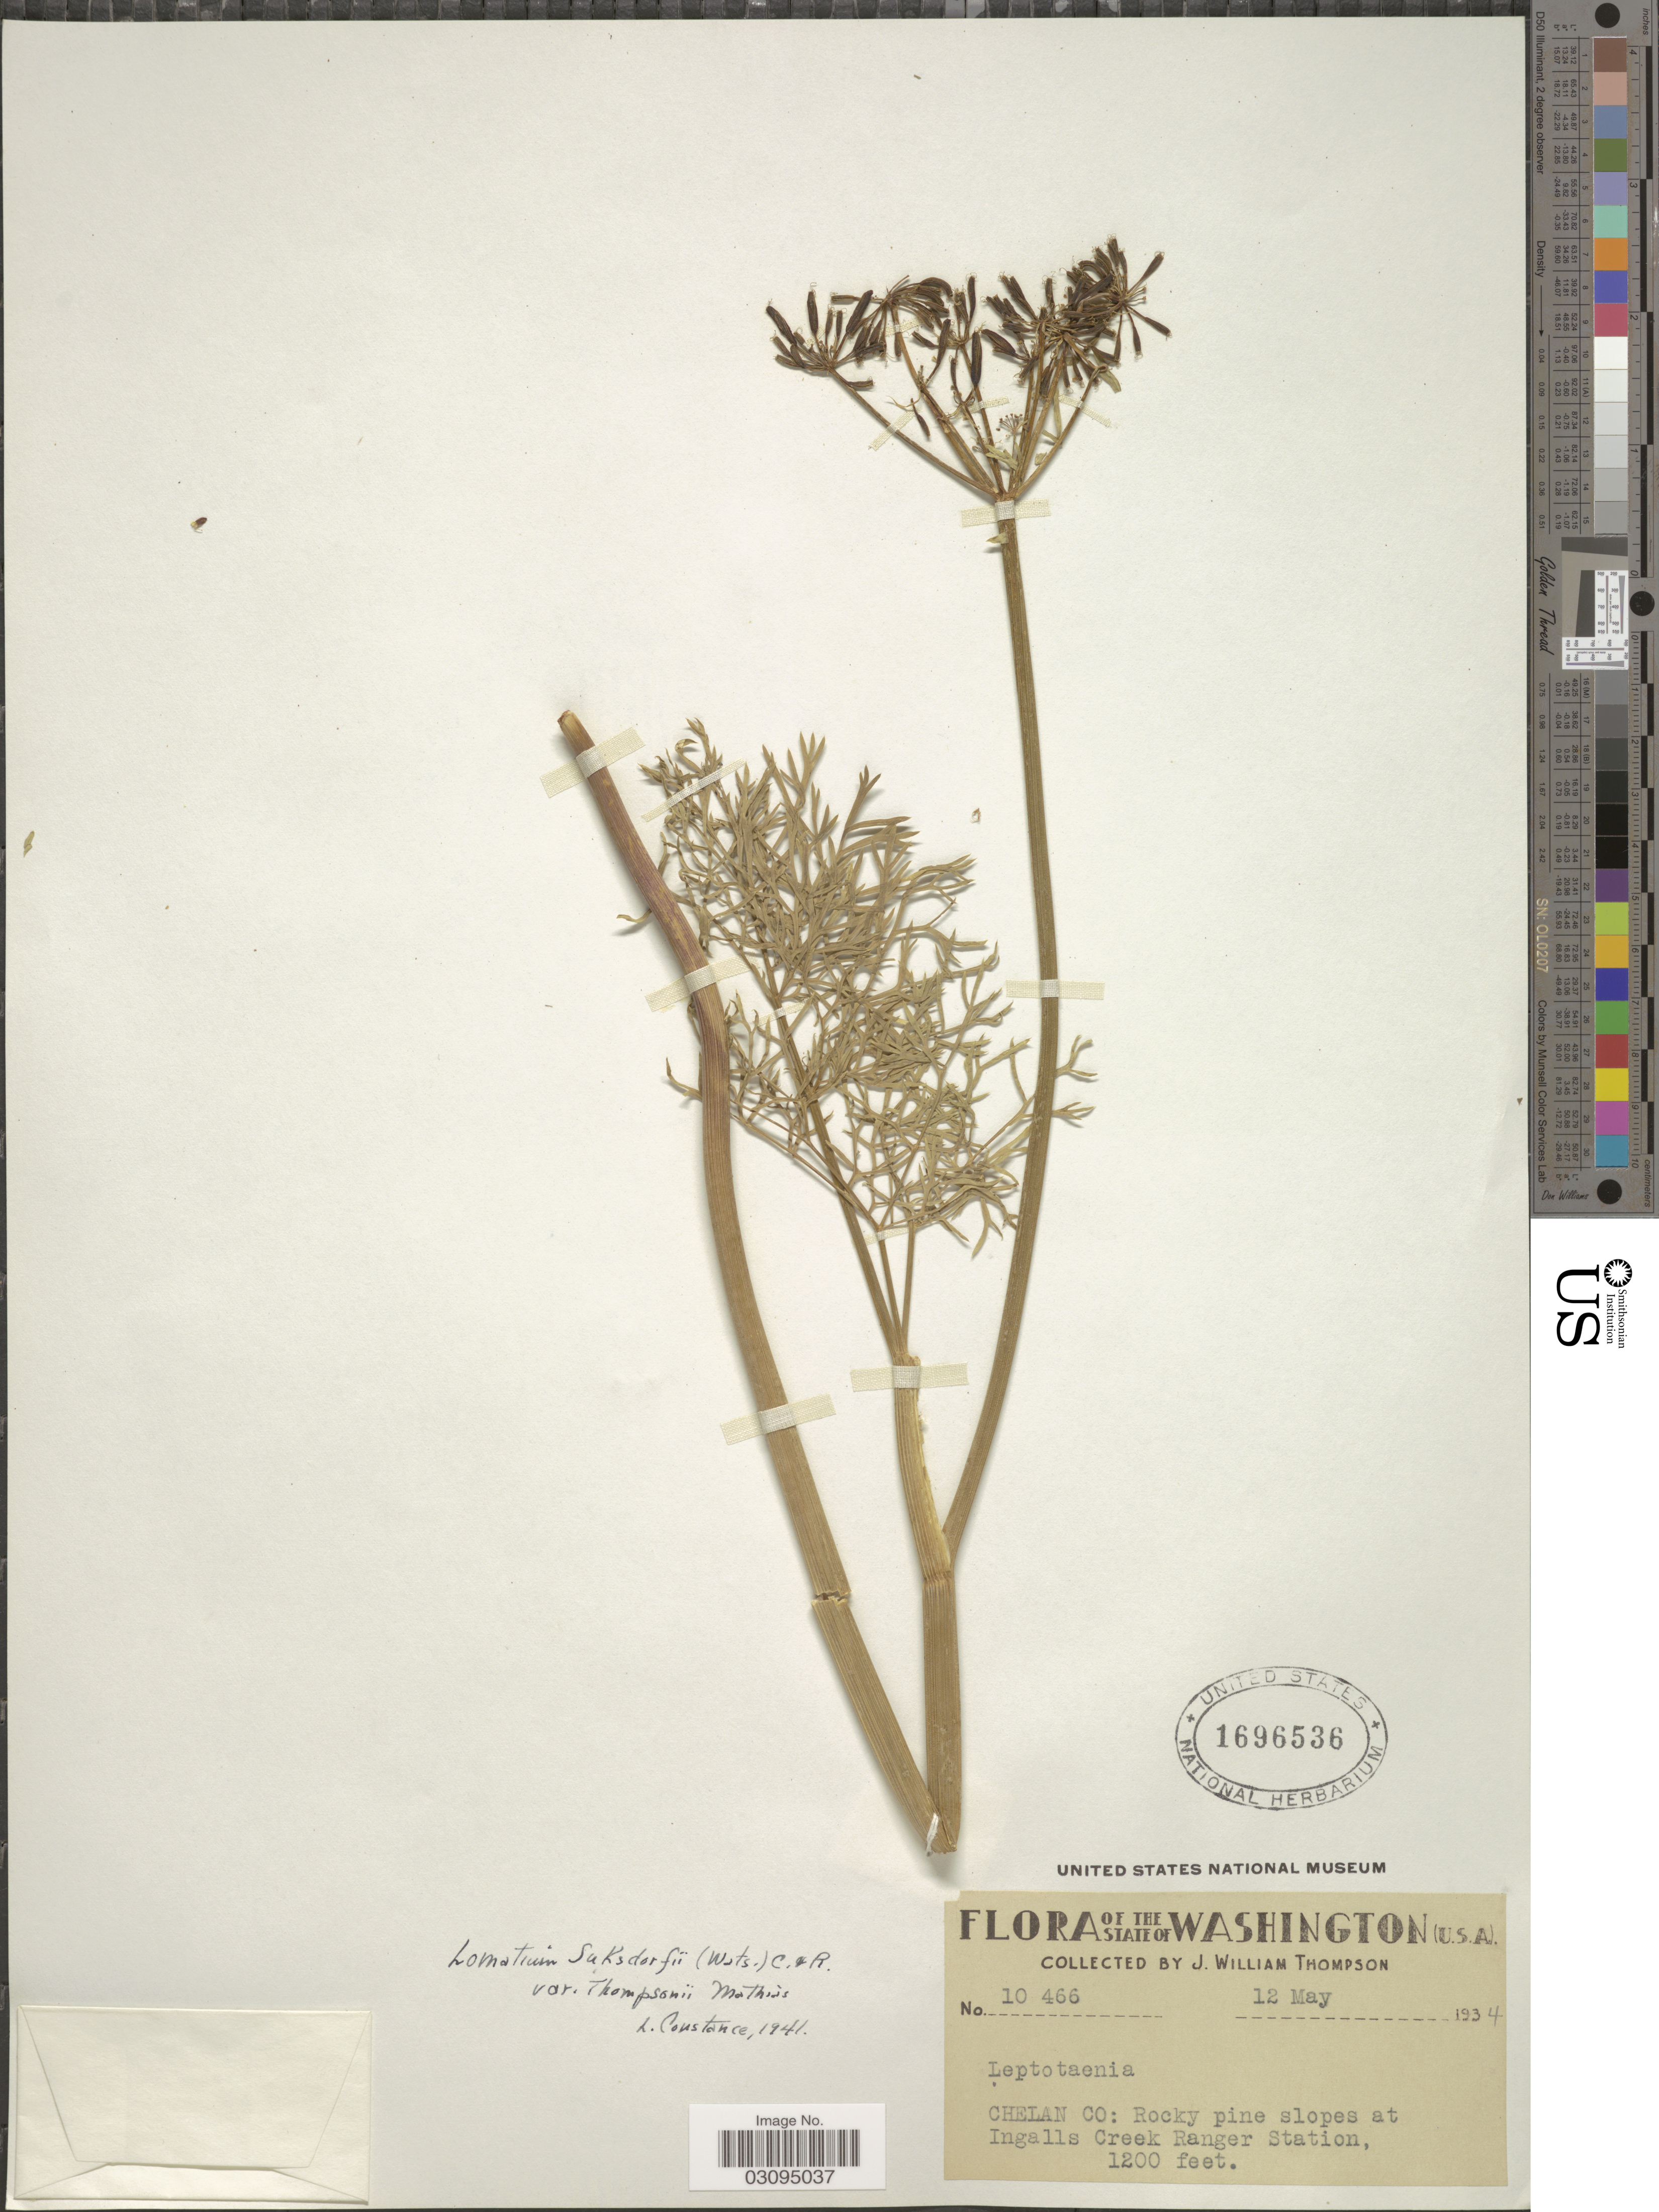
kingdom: Plantae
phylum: Tracheophyta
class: Magnoliopsida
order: Apiales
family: Apiaceae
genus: Lomatium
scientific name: Lomatium suksdorfii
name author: (S. Watson) J.M. Coult. & Rose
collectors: J. W. Thompson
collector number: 10466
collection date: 1934-05-12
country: United States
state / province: Washington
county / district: Chelan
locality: Celan Co: Rocky pine slopes at Ingalls Creek Ranger Station.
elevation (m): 366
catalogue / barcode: US 1696536